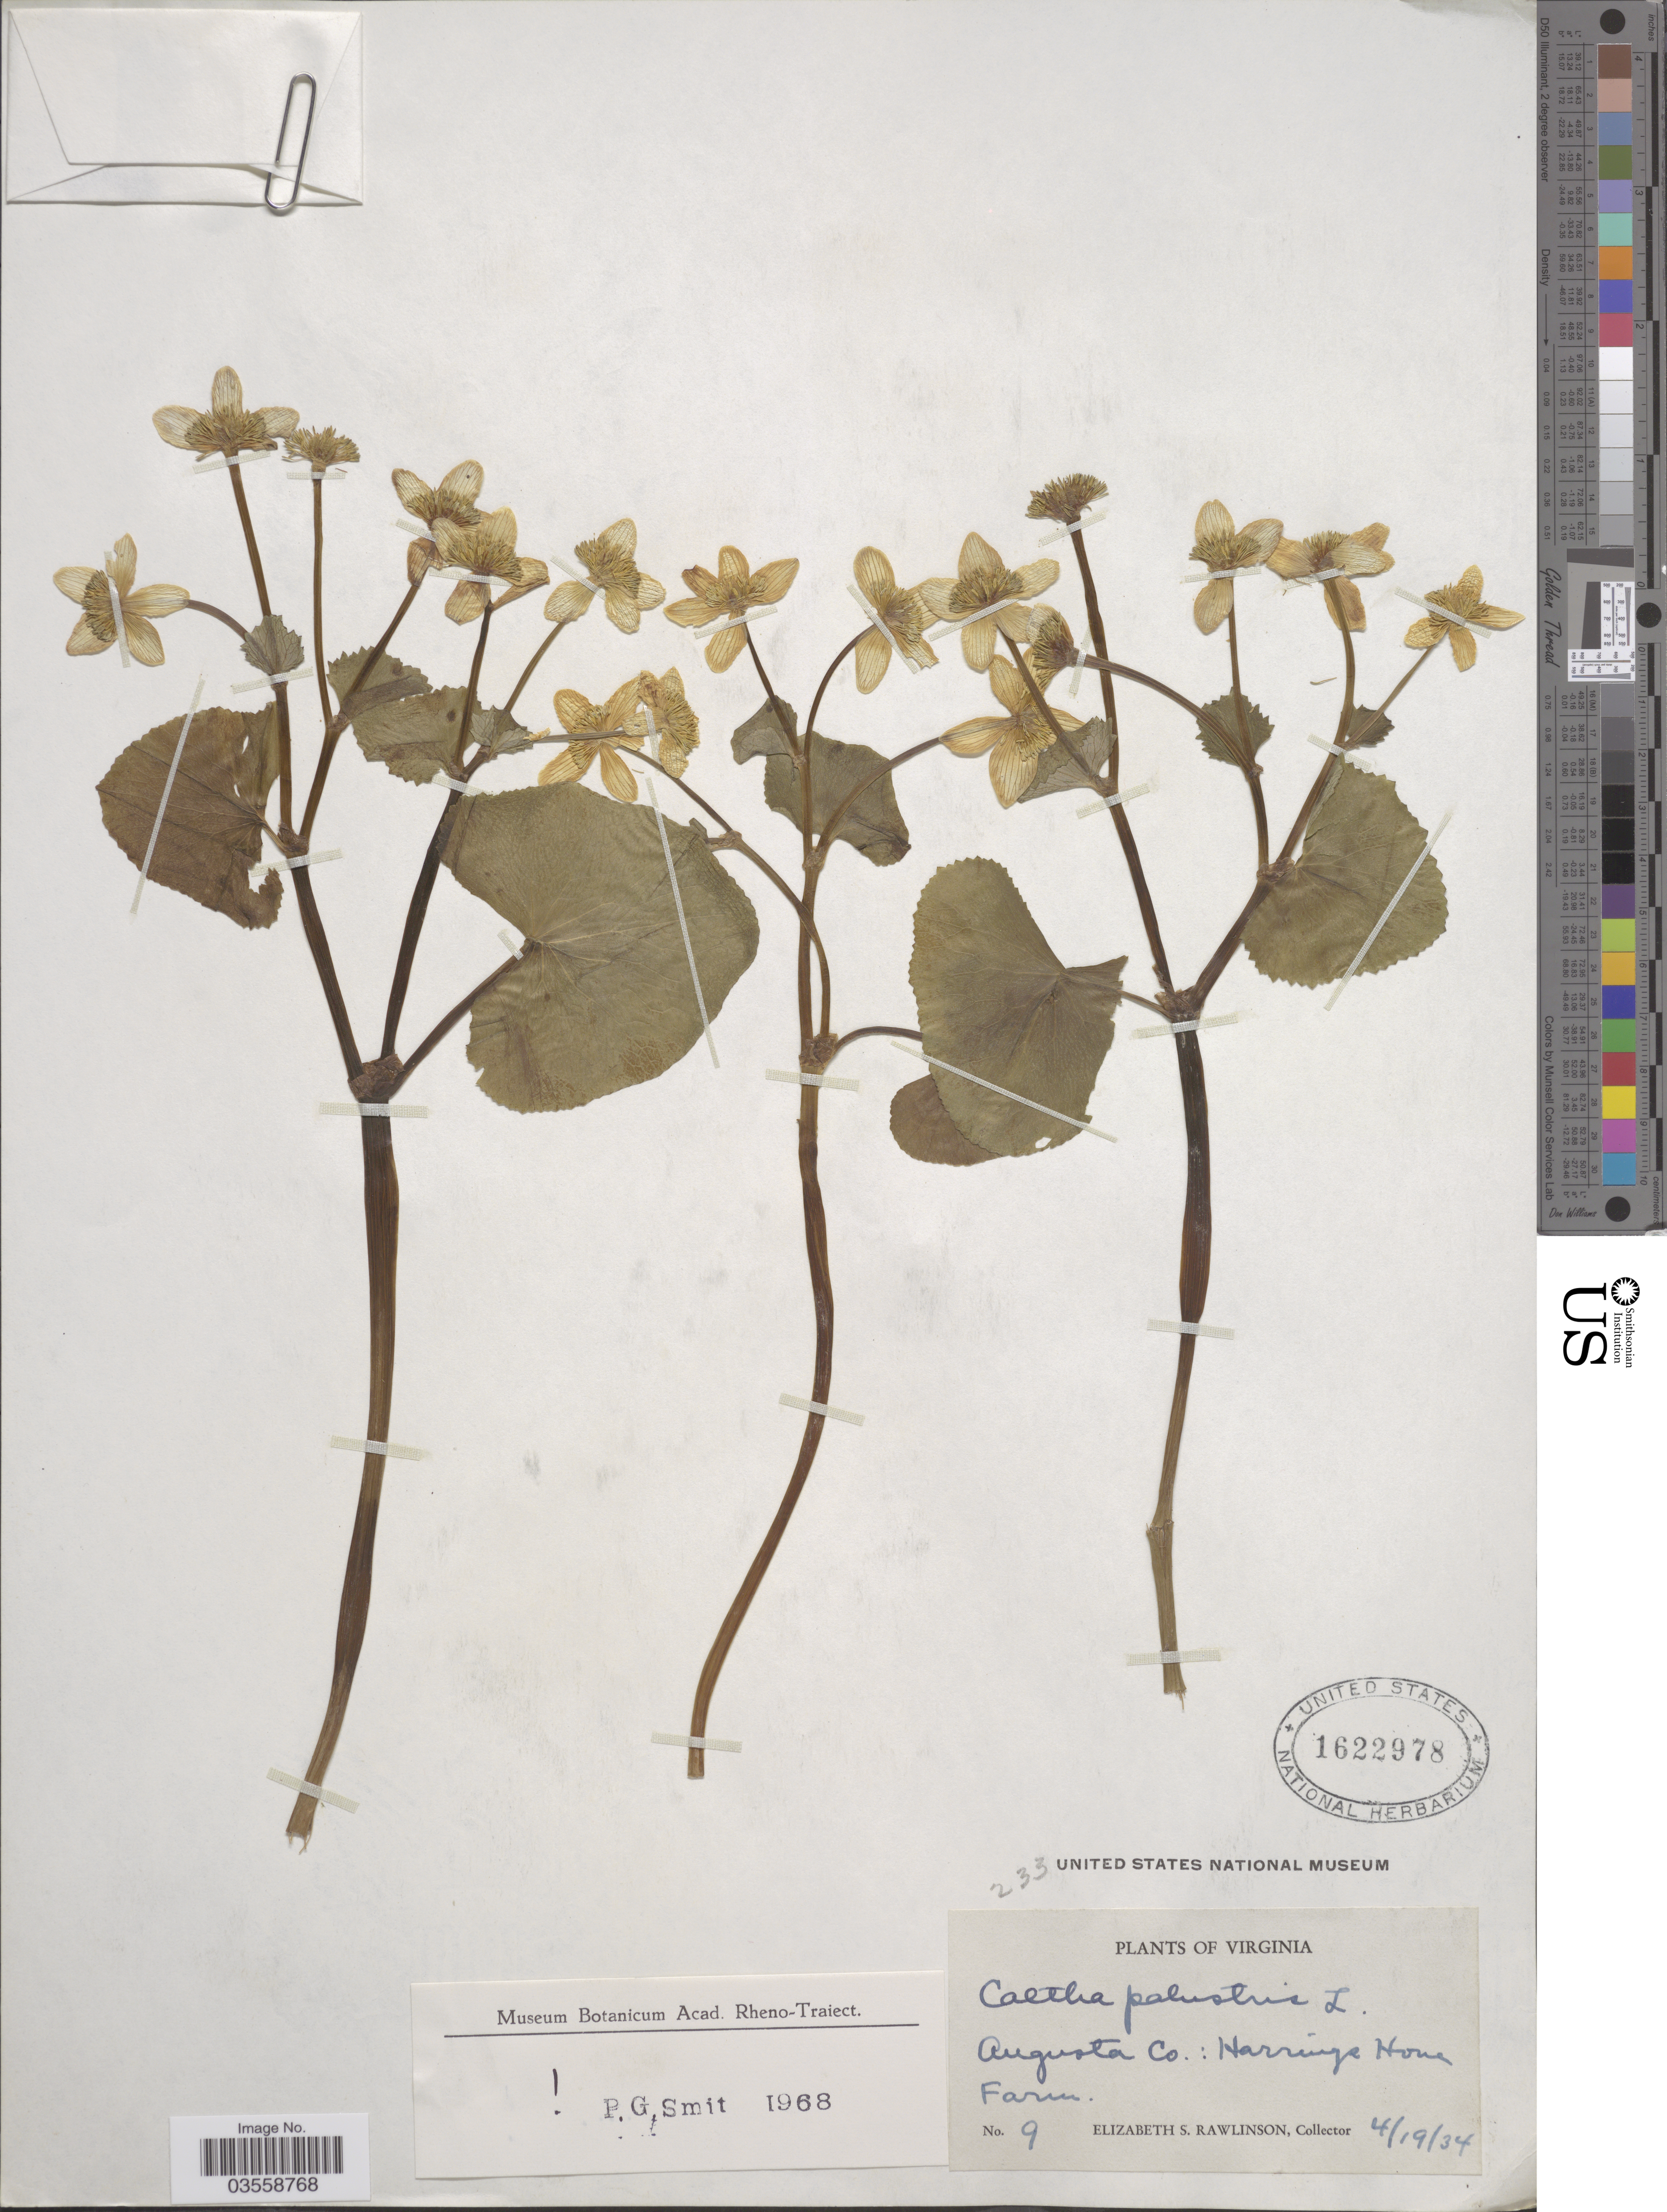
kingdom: Plantae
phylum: Tracheophyta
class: Magnoliopsida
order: Ranunculales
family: Ranunculaceae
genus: Caltha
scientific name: Caltha palustris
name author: L.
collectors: E. S. Rawlinson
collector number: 9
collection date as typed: Transcribed d/m/y: 19/4/34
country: United States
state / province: Virginia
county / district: Augusta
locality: Augusta Co.: Harrings Home Farm.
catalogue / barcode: US 1622978